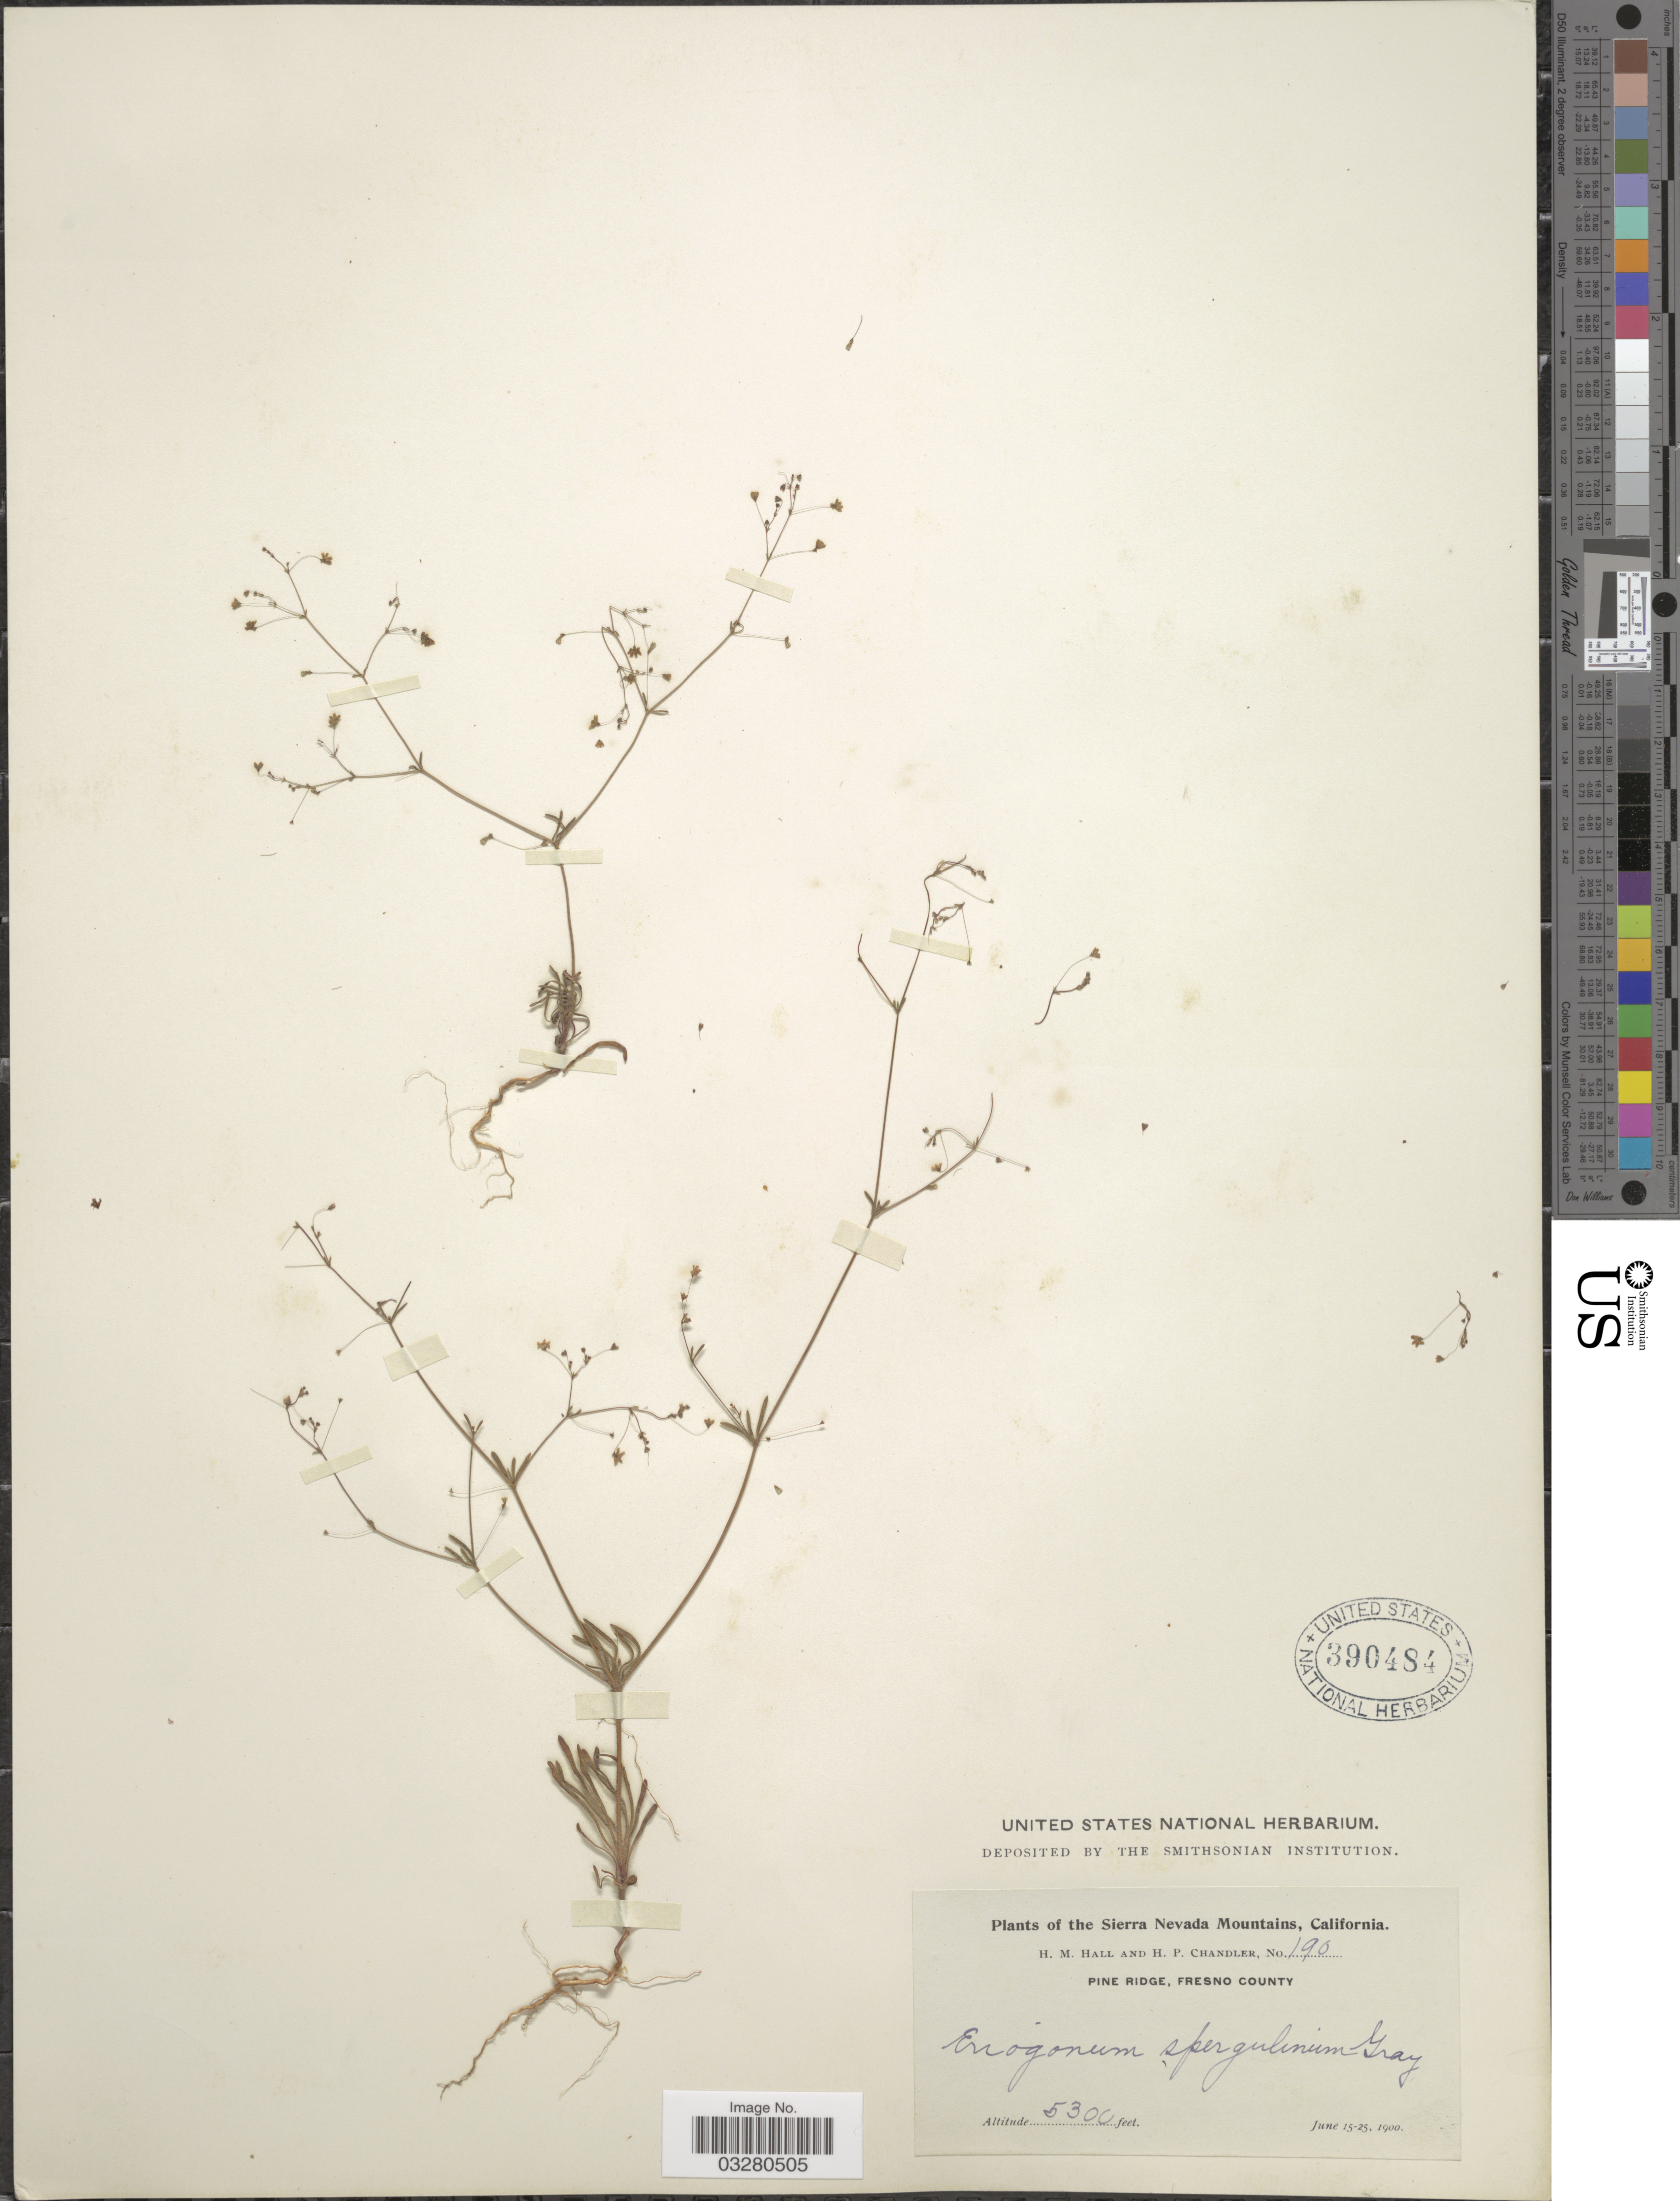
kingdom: Plantae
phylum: Tracheophyta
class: Magnoliopsida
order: Caryophyllales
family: Polygonaceae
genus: Eriogonum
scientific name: Eriogonum spergulinum var. reddingianum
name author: (M.E. Jones) J.T. Howell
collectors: H. M. Hall & H. Chandler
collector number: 190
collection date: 1900-06-15/1900-06-25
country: United States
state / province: California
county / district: Fresno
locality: The Sierra Nevada Mountains. Pine Ridge, Fresno County.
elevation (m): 1615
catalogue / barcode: US 390484